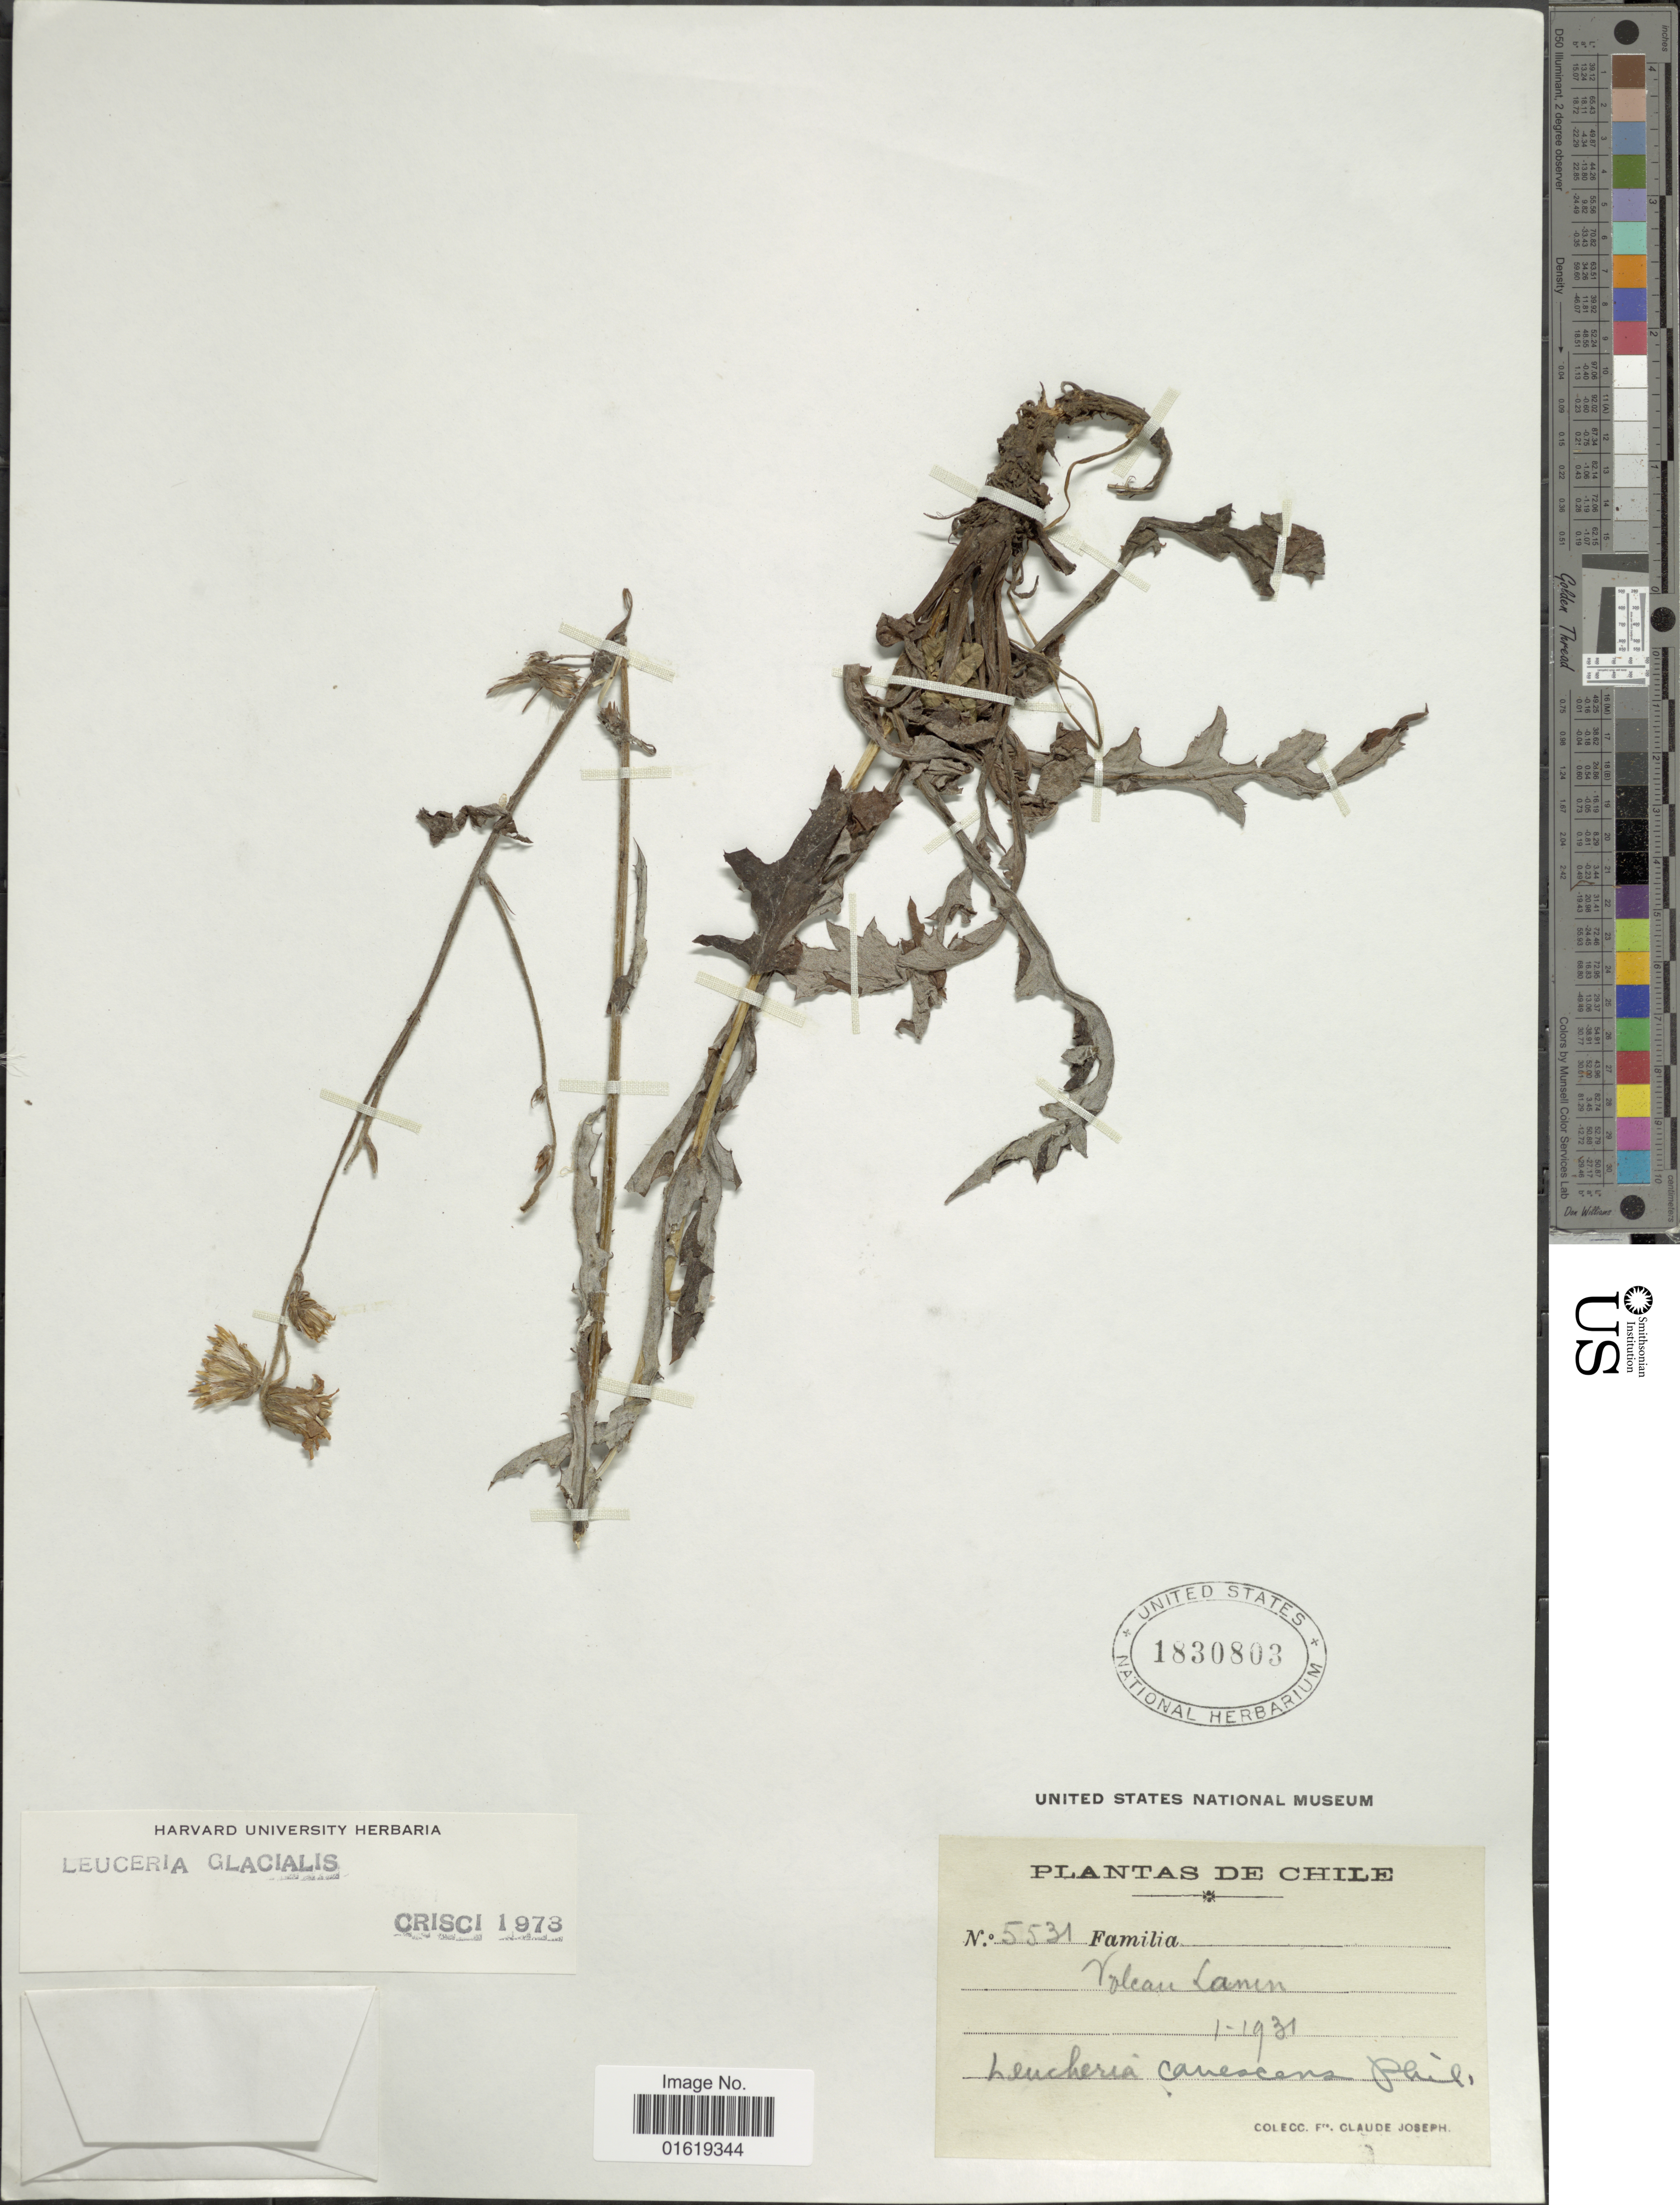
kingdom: Plantae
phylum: Tracheophyta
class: Magnoliopsida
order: Asterales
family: Asteraceae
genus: Leucheria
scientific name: Leucheria glacialis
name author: (Poepp. ex Less.) Reiche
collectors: Bro. Claude-Joseph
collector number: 5531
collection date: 1931-01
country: Chile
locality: Volcan Lanen.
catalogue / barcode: US 1830803